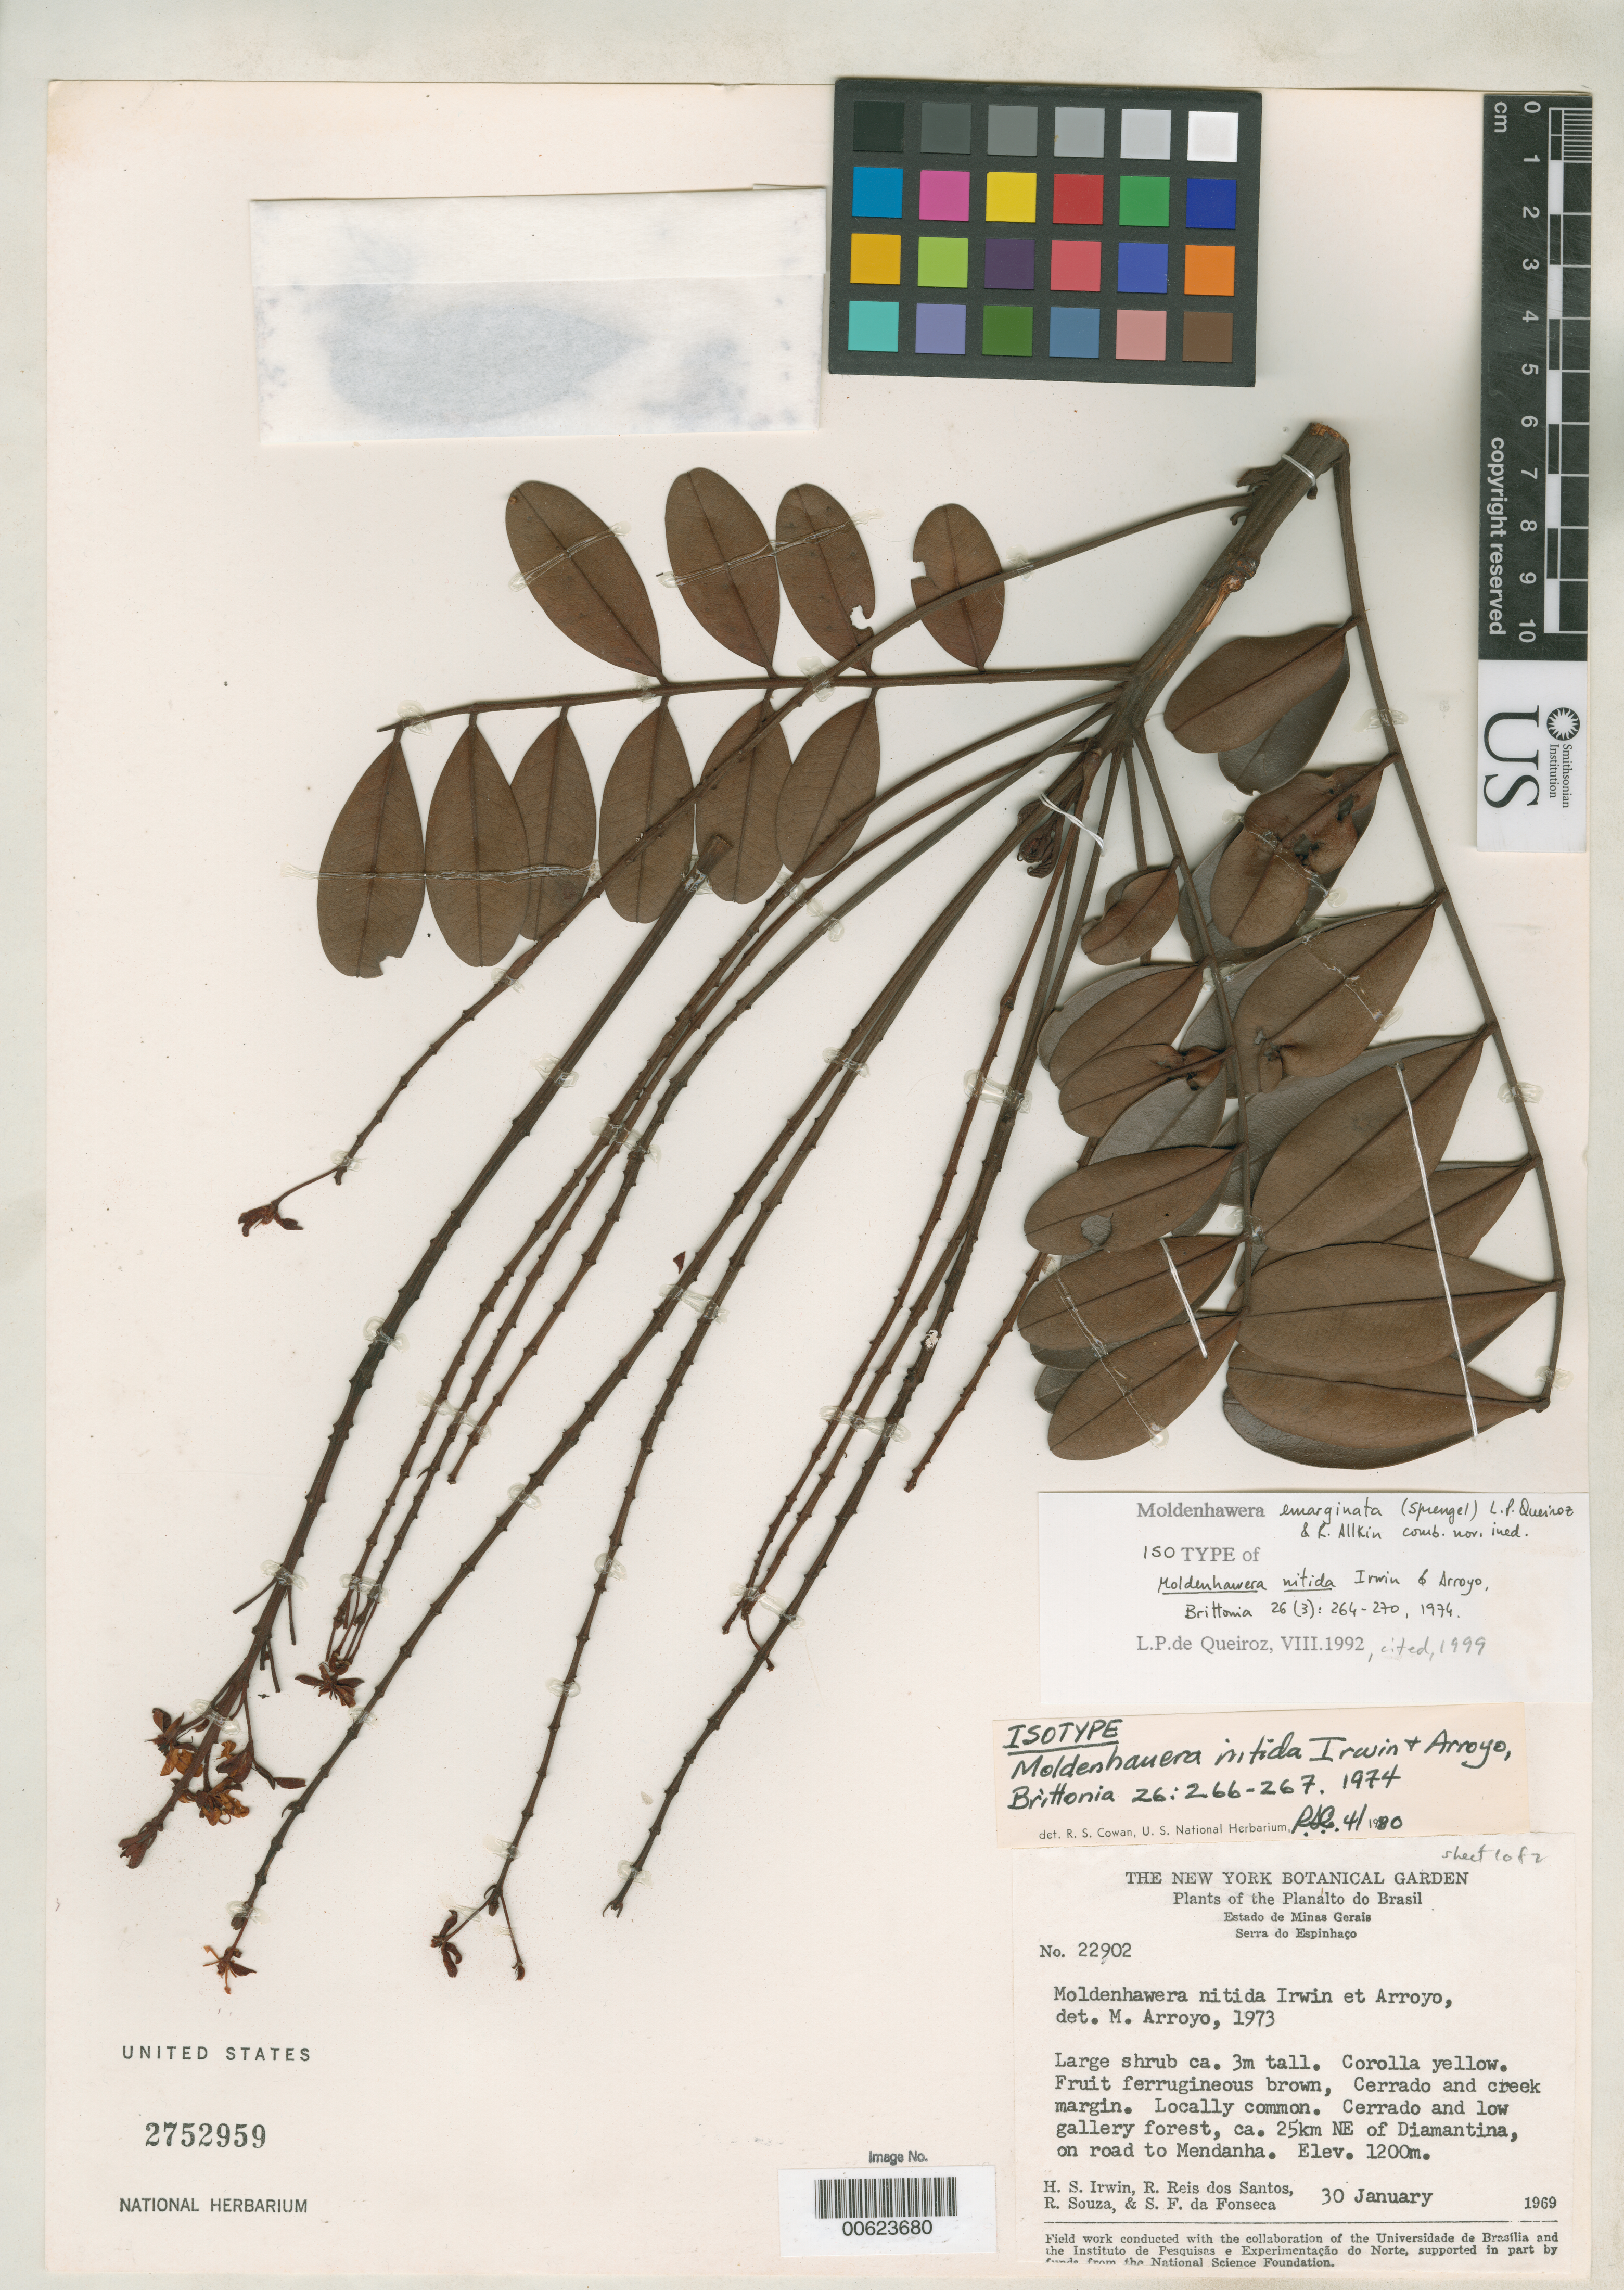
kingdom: Plantae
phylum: Tracheophyta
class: Magnoliopsida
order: Fabales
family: Fabaceae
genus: Moldenhawera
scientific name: Moldenhawera nitida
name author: H.S. Irwin & Arroyo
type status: Isotype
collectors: H. Irwin, R. G. P. Santos, R. Souza & S. F. Fonsêca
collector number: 22902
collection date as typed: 30 Jan 1969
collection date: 1969-01-30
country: Brazil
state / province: Minas Gerais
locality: Serra do Espinhaco, ca. 25 km NE of Diamantina, on road to Mendanha.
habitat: Cerrado & low gallery forest.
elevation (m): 1200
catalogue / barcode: US 2752959